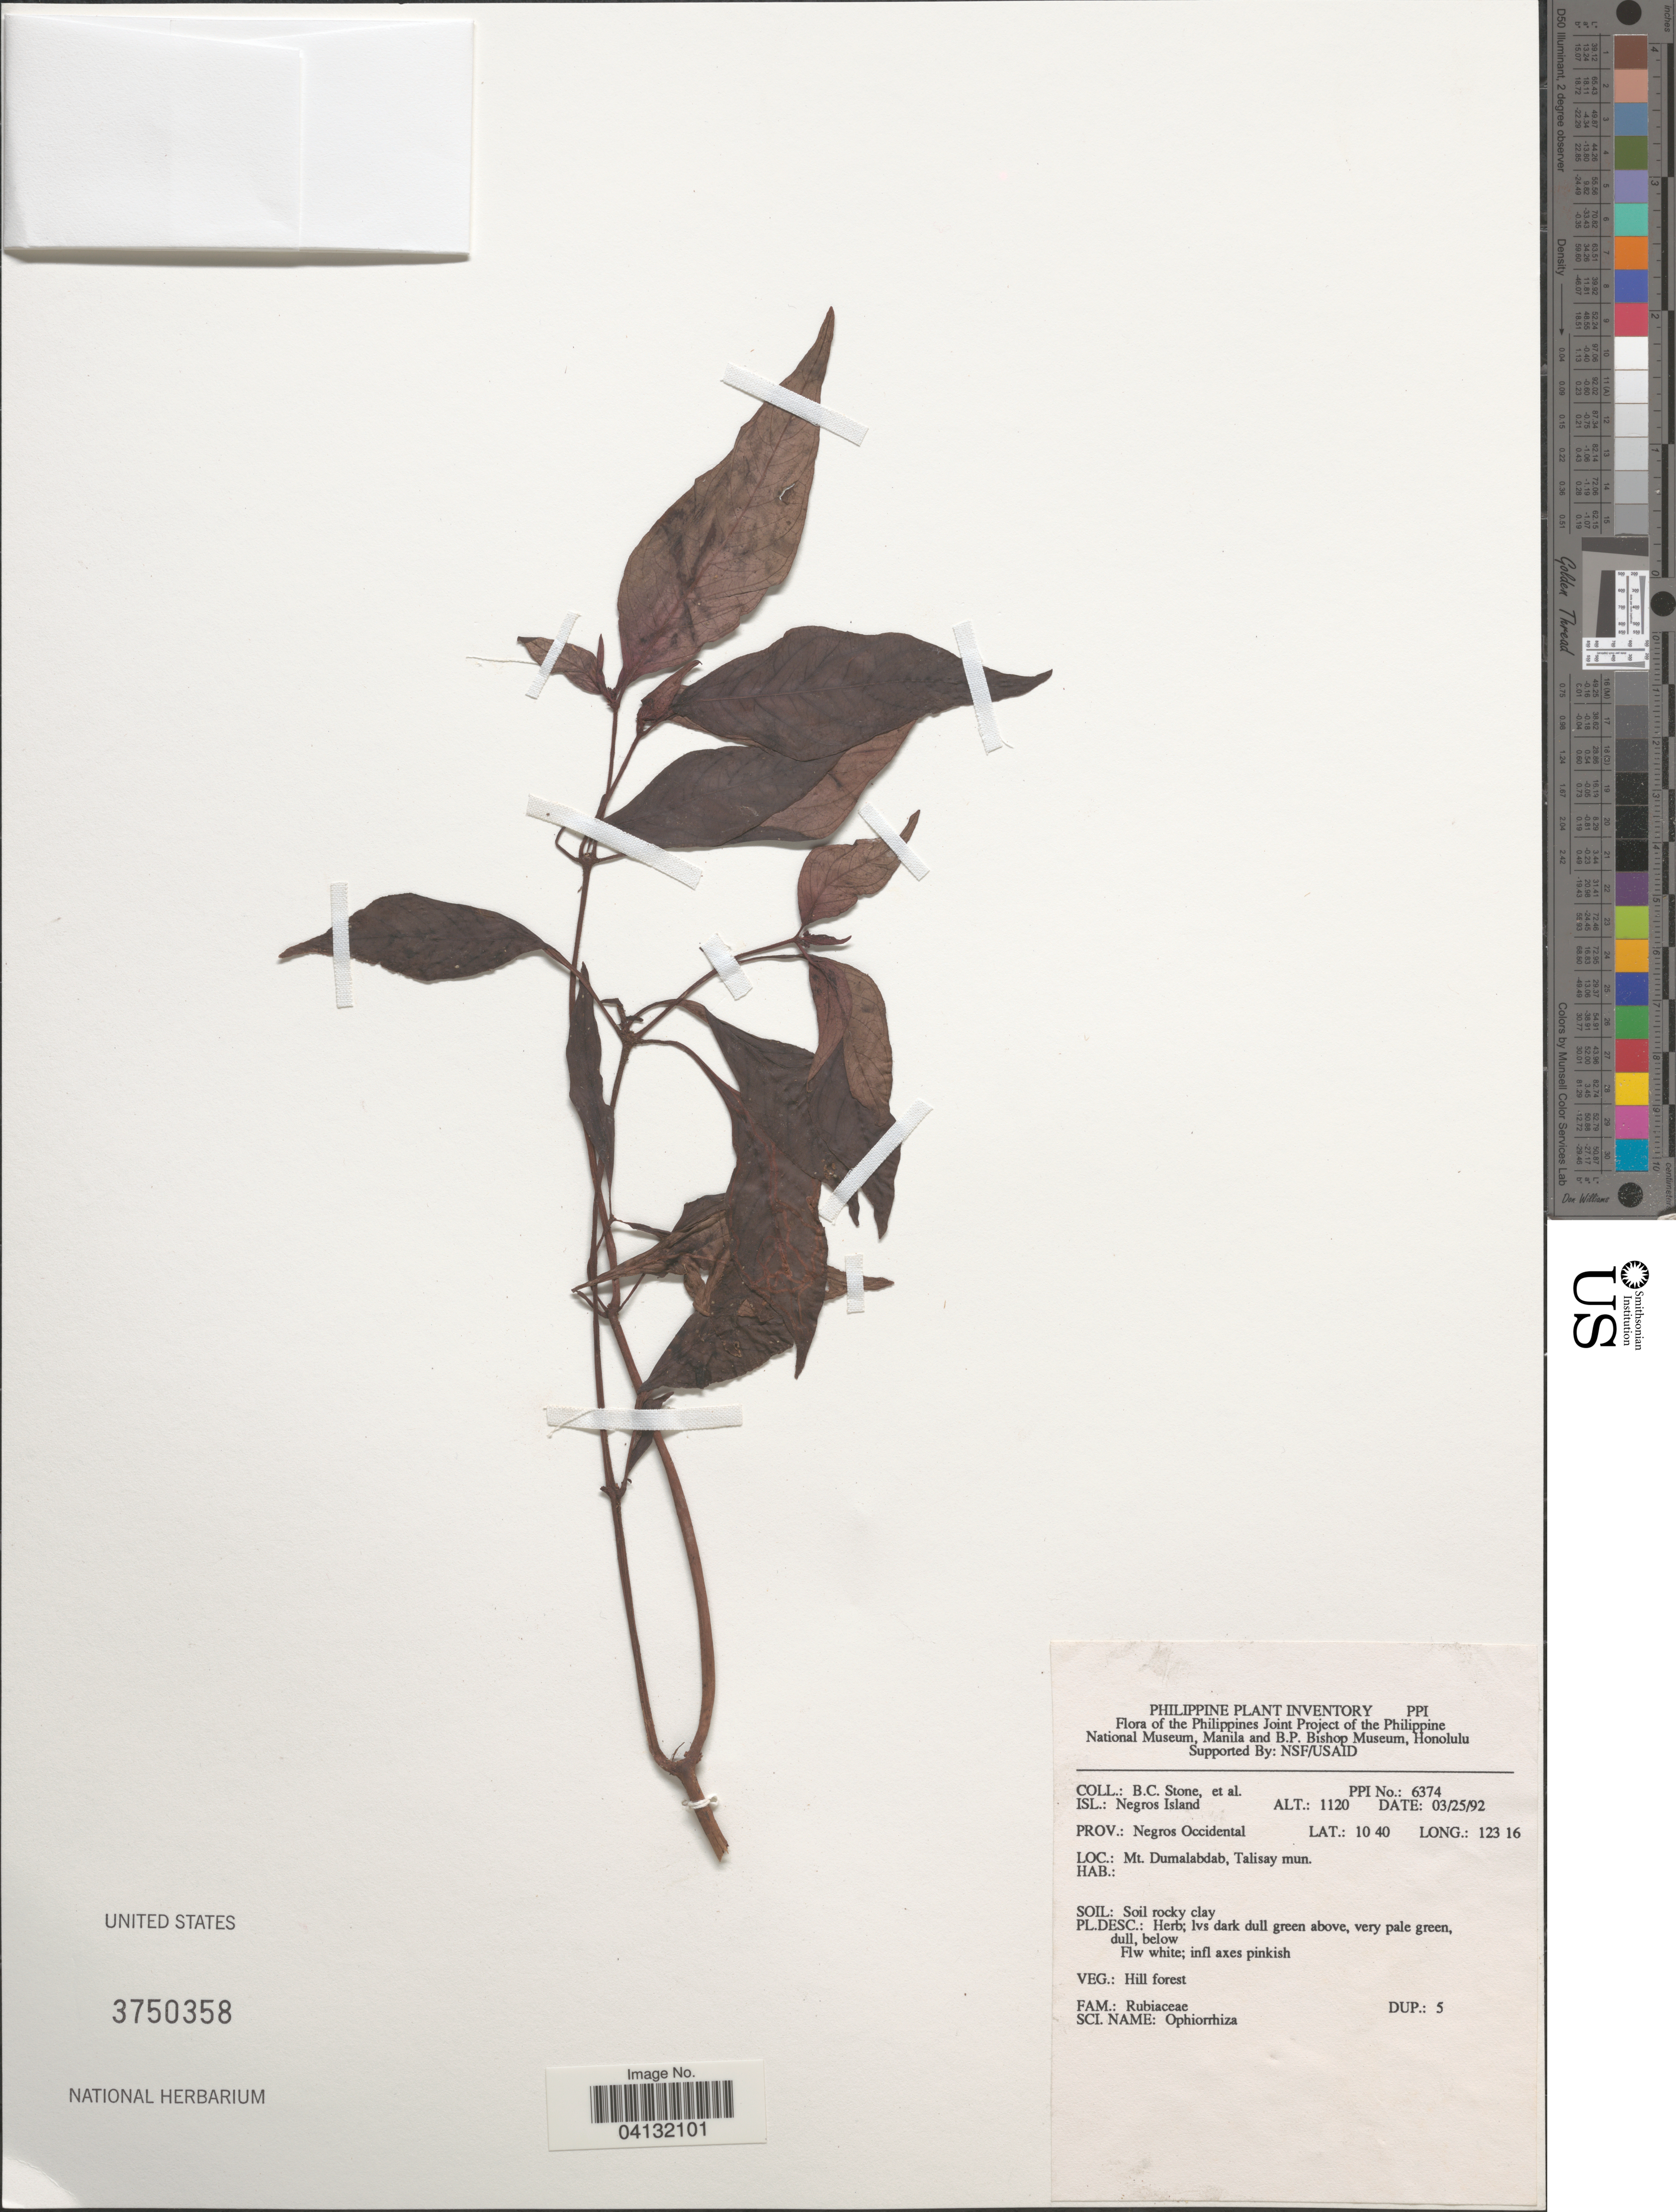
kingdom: Plantae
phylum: Tracheophyta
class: Magnoliopsida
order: Gentianales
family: Rubiaceae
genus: Ophiorrhiza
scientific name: Ophiorrhiza sp.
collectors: B. C. Stone & et al.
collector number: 6347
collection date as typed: Transcribed d/m/y: 25/3/92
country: Philippines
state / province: Western Visayas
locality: Isl.: Negros Island. Prov.: Negros Occidental. Mt. Dumalabdab, Talisay mun.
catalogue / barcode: US 3750358